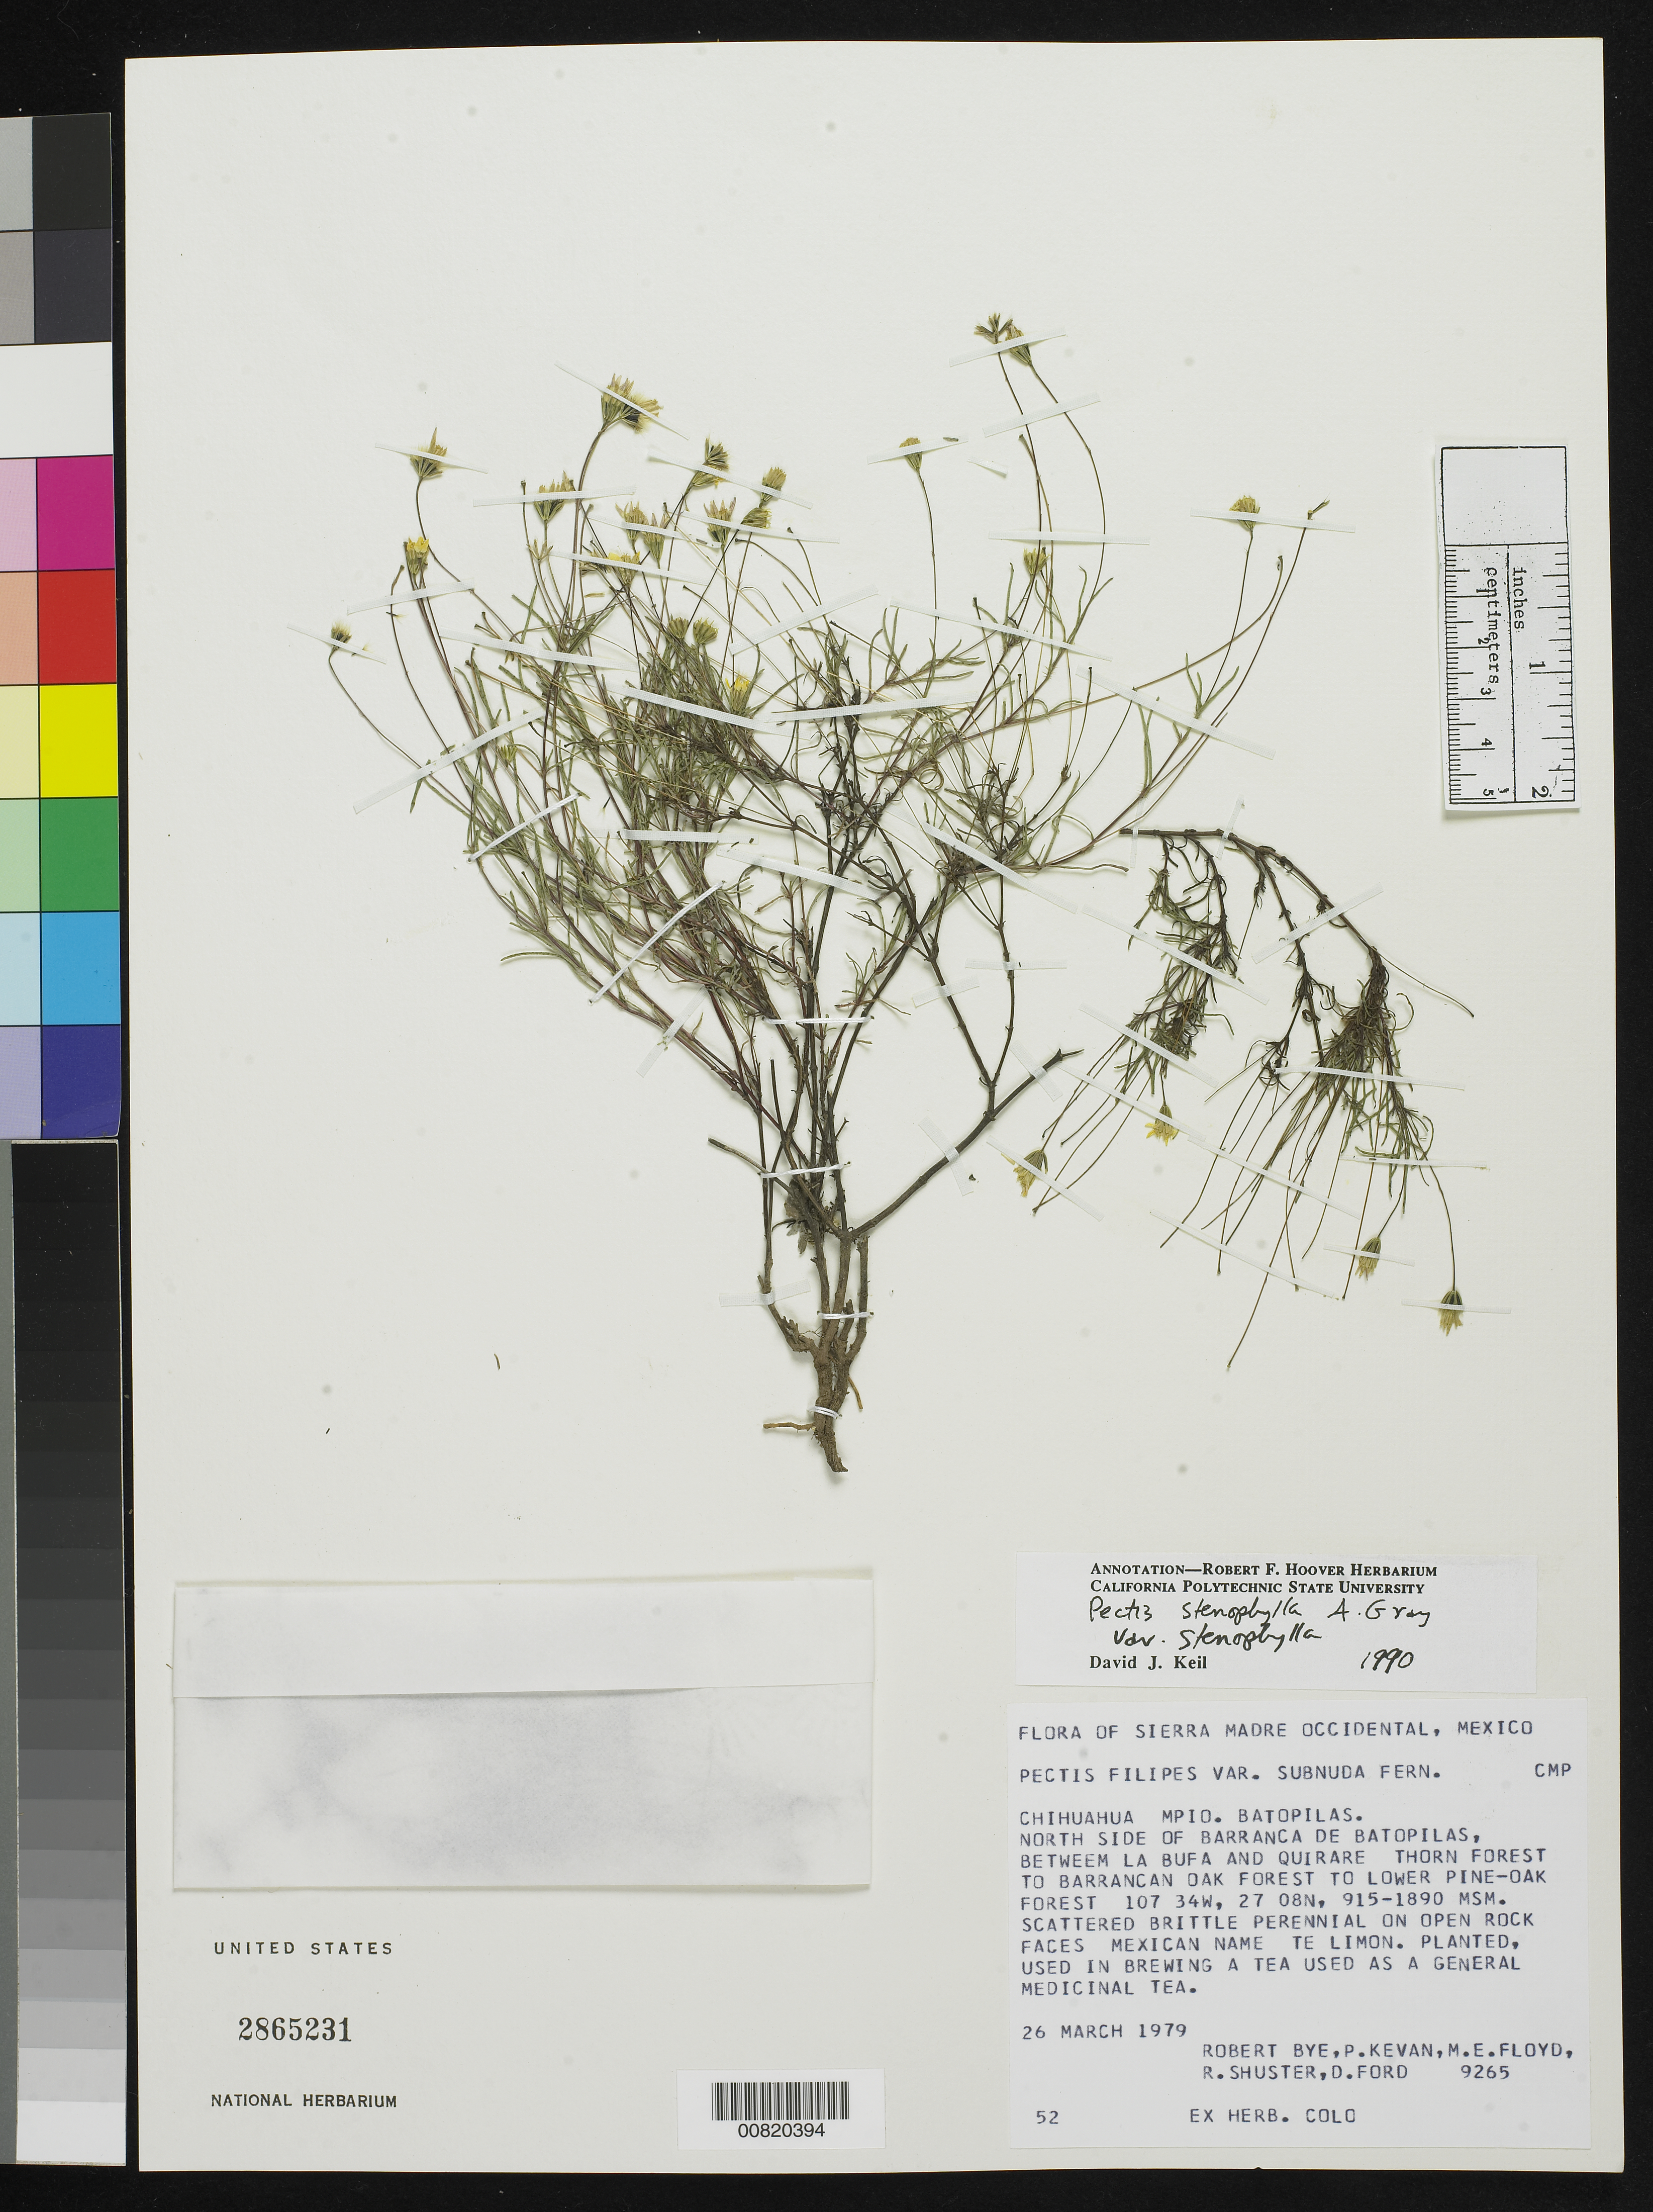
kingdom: Plantae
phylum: Tracheophyta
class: Magnoliopsida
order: Asterales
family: Asteraceae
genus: Pectis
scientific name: Pectis stenophylla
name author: A. Gray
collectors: R. A. Bye, Kevan, P., Floyd, M. E., Shuster, R. & D. Ford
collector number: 9265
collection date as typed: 26 Mar 1979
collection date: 1979-03-26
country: Mexico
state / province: Chihuahua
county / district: Batopilas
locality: North side of Barranca de Batopilas, between La Bufa and Quirare.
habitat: Thorn Forest to Barrancan Oak Forest to Lower Pine-Oak Forest on open rock faces.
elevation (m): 1890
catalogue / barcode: US 2865231